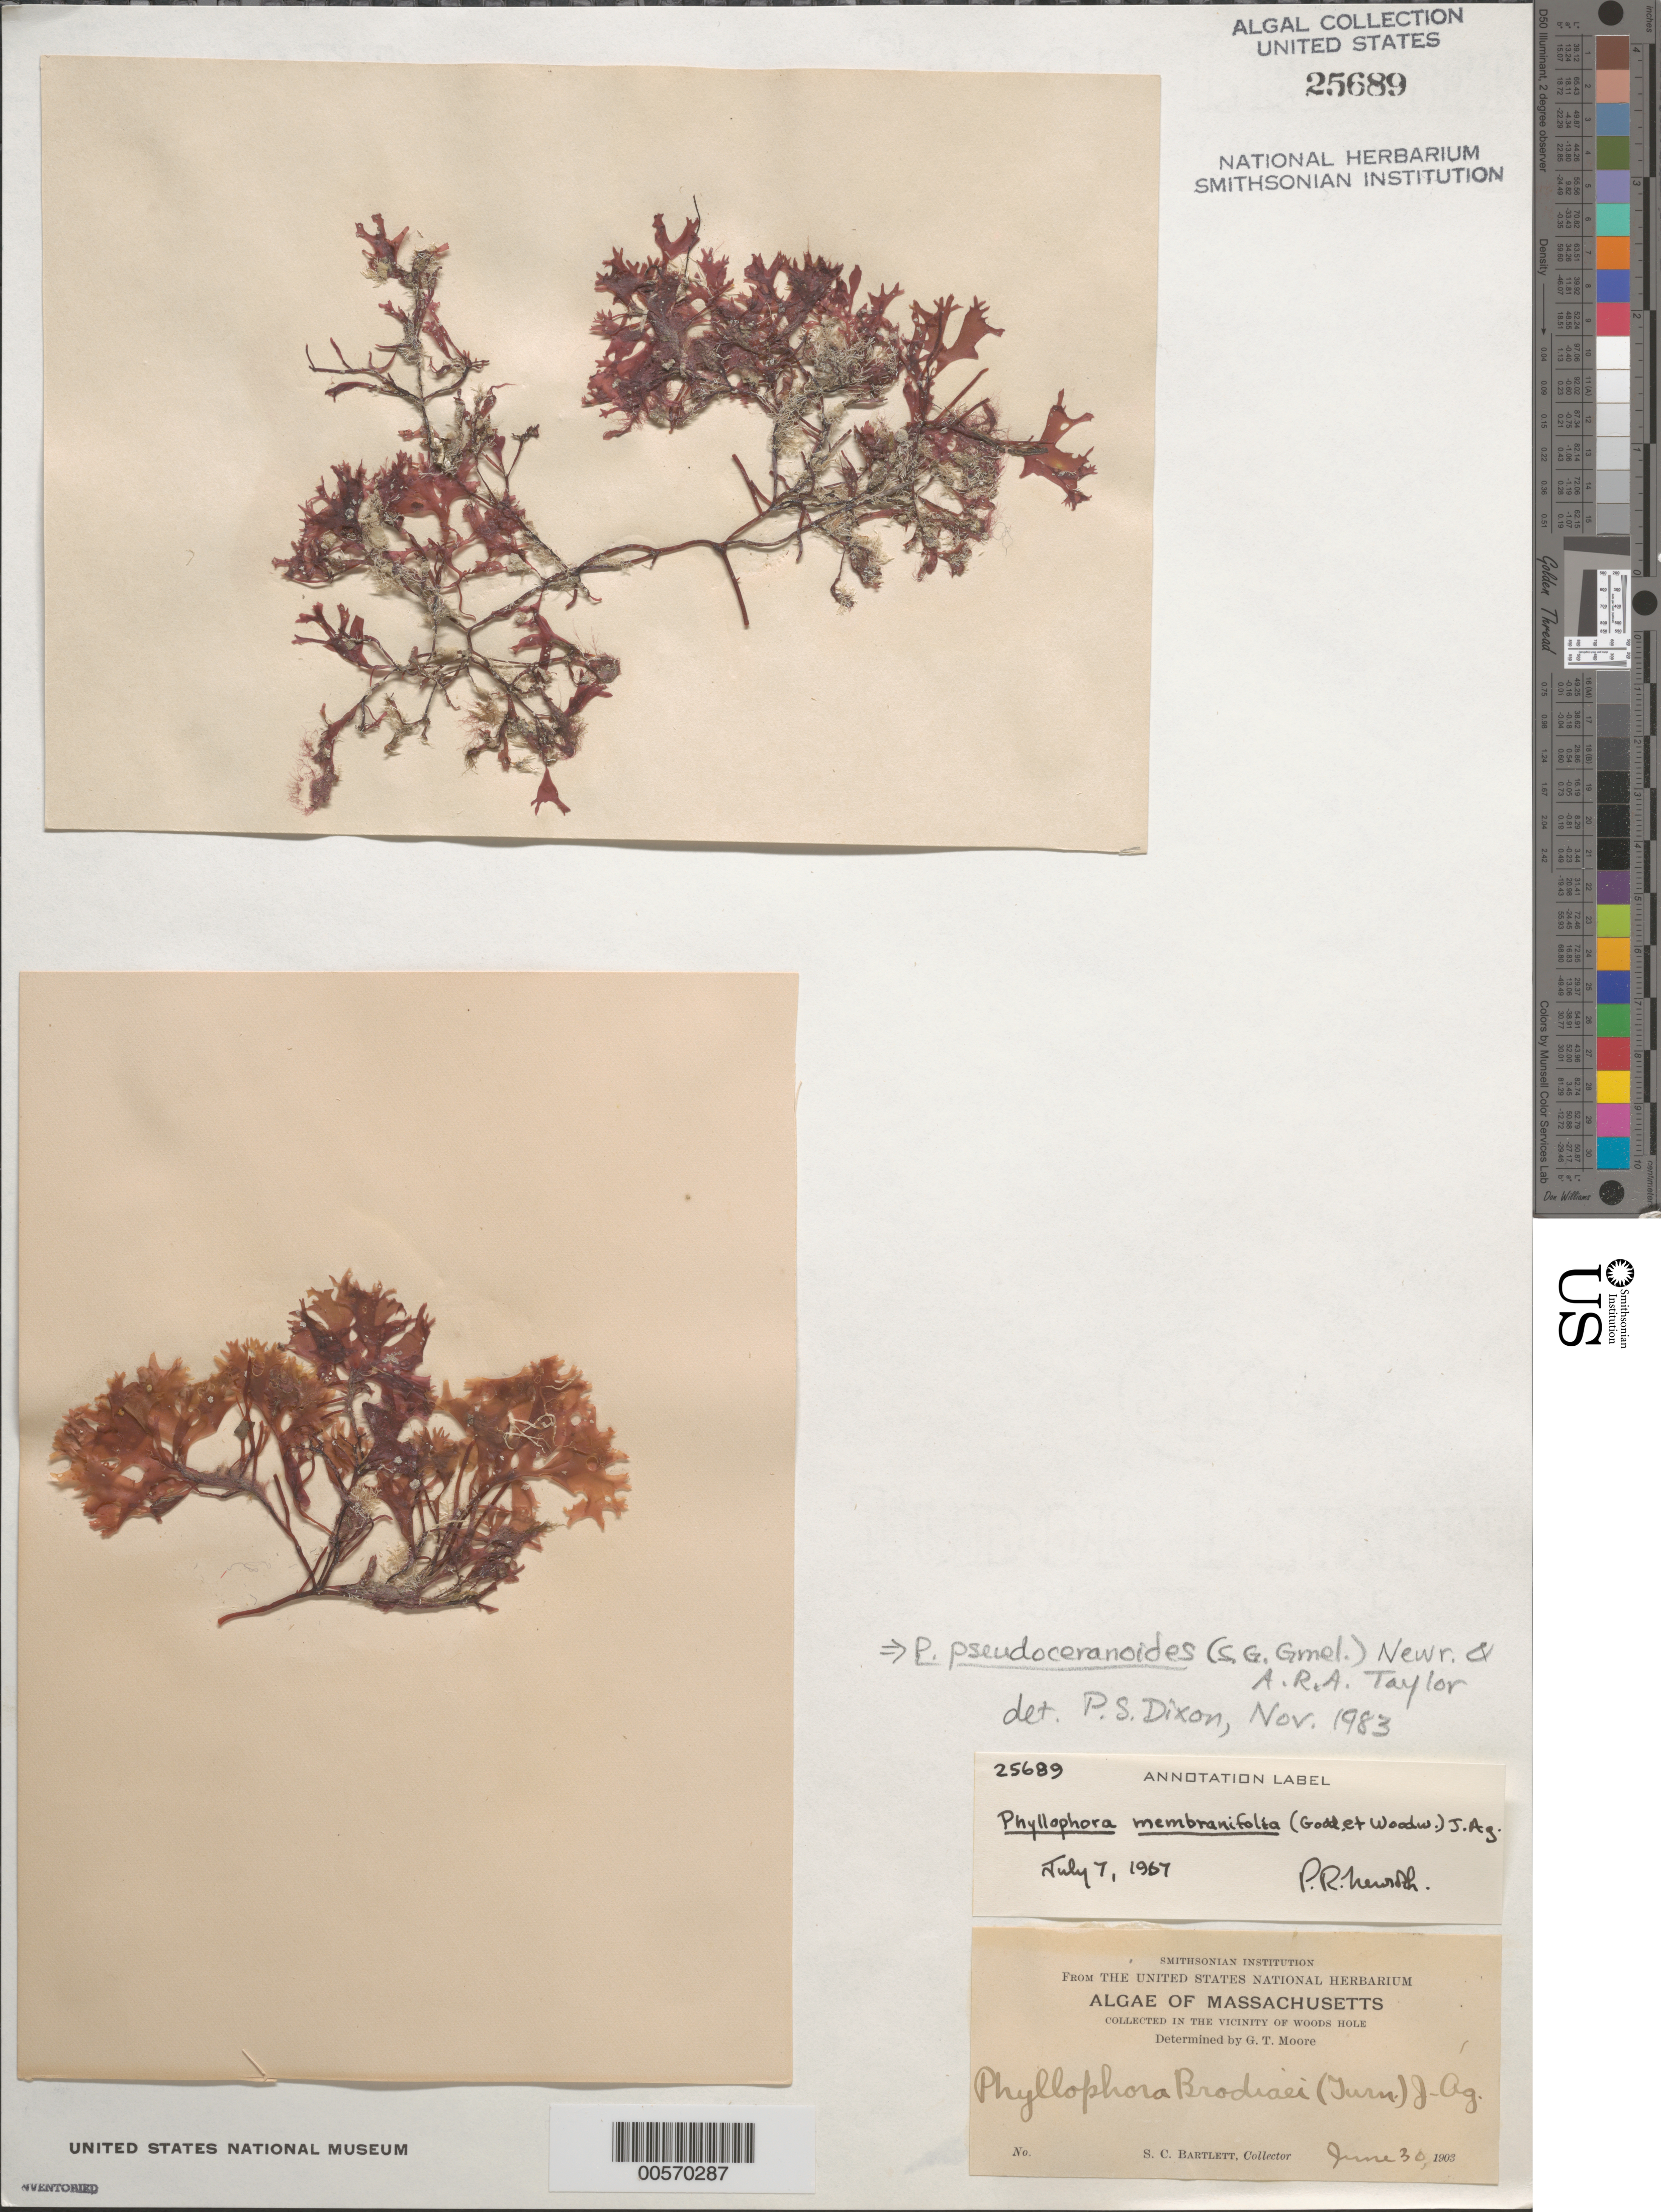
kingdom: Plantae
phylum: Rhodophyta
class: Florideophyceae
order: Gigartinales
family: Phyllophoraceae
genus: Phyllophora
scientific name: Phyllophora pseudoceranoides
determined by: Dixon, P. S.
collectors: S. C. Bartlett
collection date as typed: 30 Jun 1903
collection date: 1903-06-30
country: United States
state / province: Massachusetts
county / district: Barnstable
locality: Woods Hole area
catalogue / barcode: US 25689